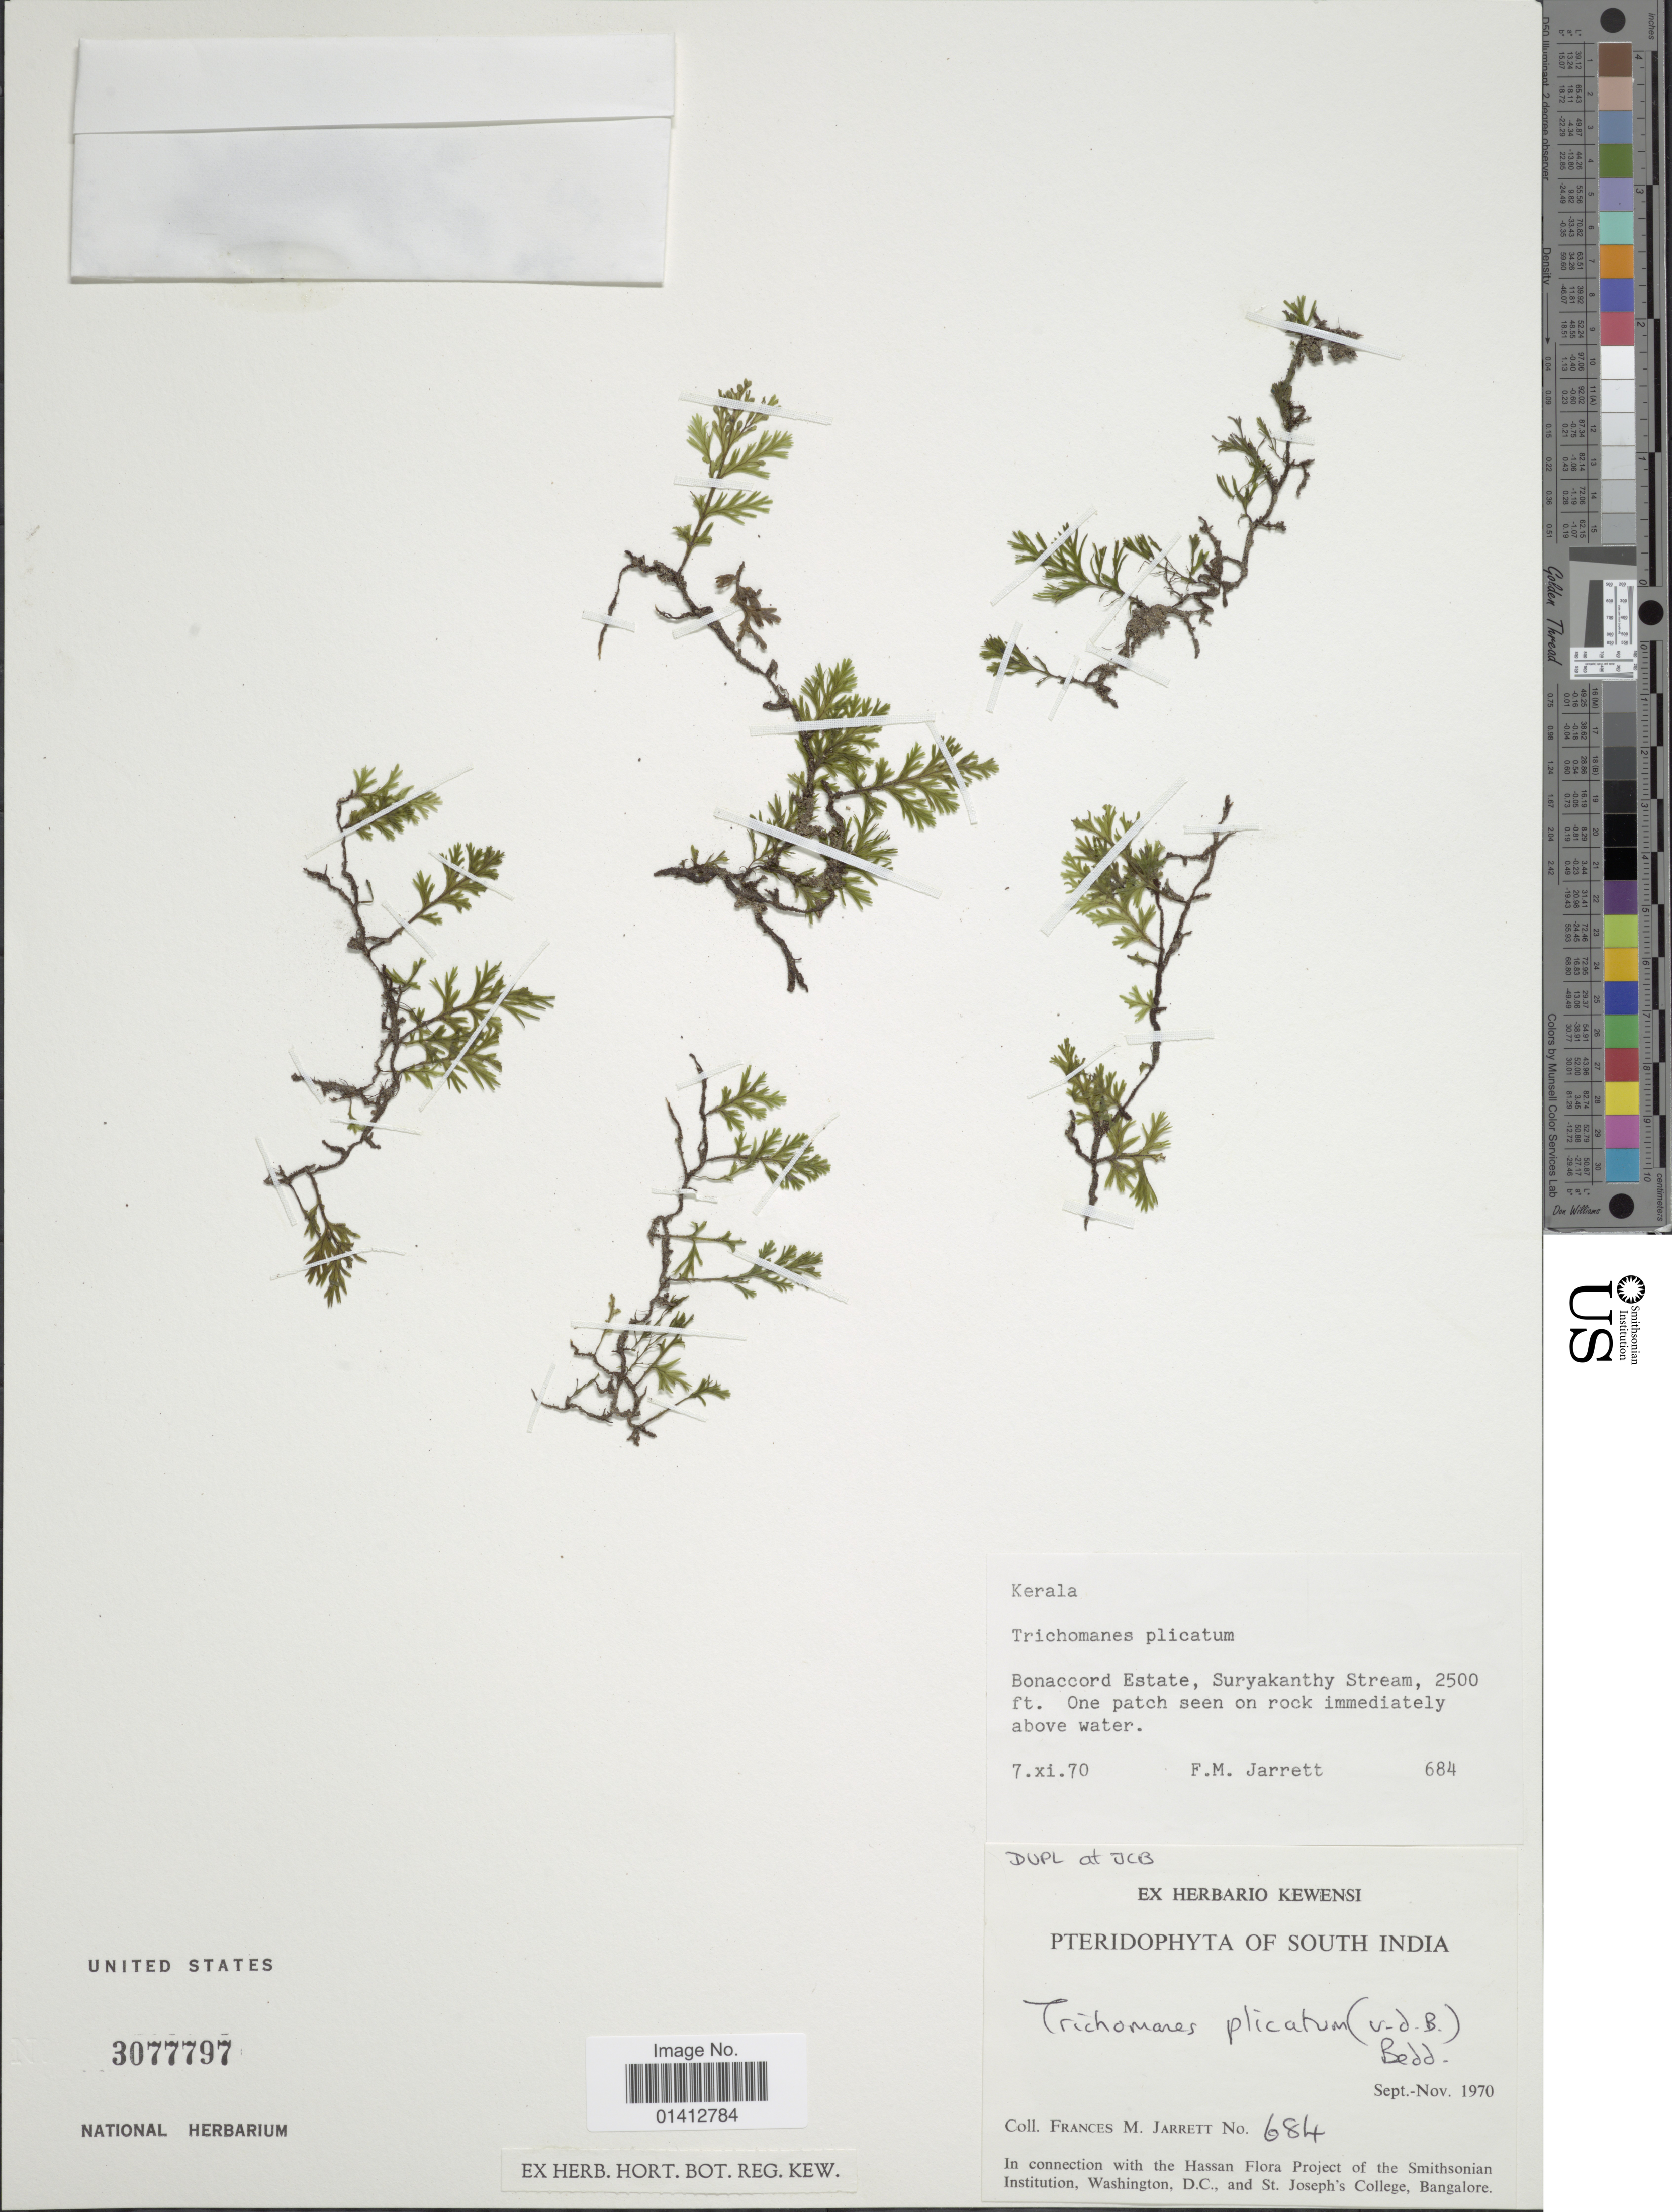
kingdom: Plantae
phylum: Tracheophyta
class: Polypodiopsida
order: Hymenophyllales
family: Hymenophyllaceae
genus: Crepidomanes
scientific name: Crepidomanes plicatum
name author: (Bosch) Ching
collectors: F. M. Jarrett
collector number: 684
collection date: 1970-11-07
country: India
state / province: Kerala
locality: South India, Bonaccord Estate, Suryakanthy Stream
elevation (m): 762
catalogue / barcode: US 3077797